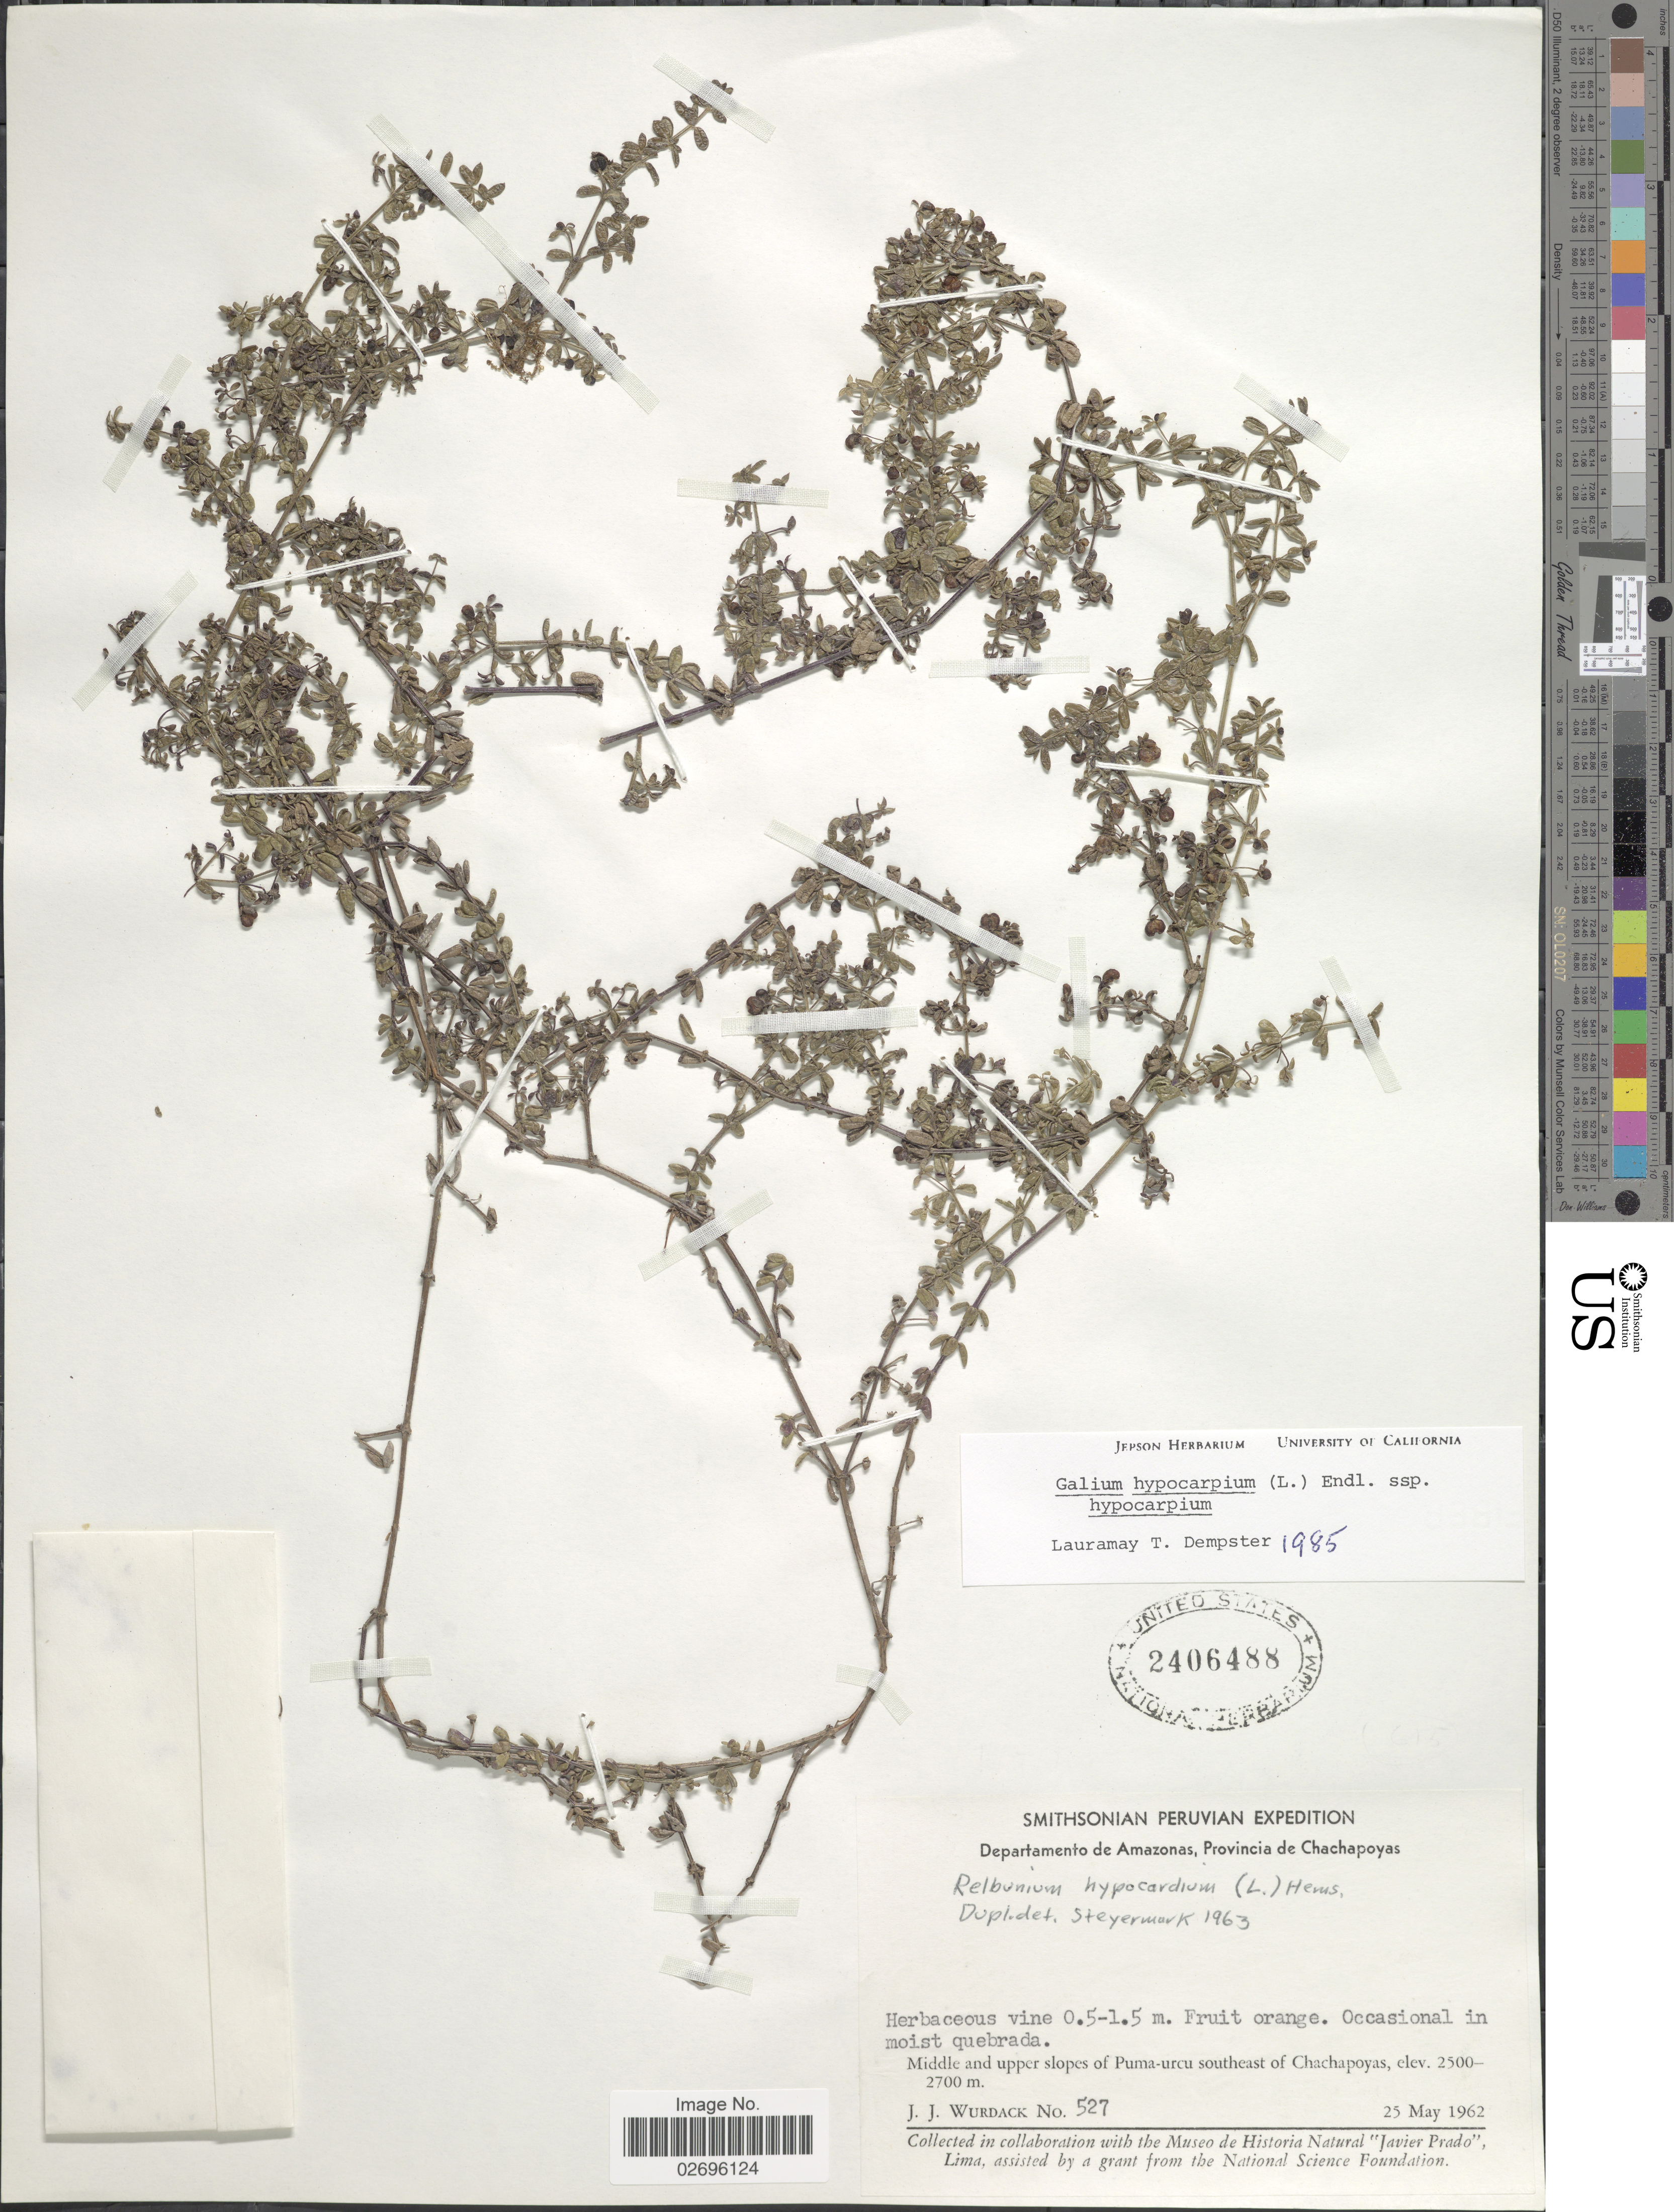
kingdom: Plantae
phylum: Tracheophyta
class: Magnoliopsida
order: Gentianales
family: Rubiaceae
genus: Galium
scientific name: Galium hypocarpium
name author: (L.) Endl. ex Griseb.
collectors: J. J. Wurdack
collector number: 527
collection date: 1962-05-25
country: Peru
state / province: Amazonas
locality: Departamento de Amazonas, Provincia de Chachapoyas. Middle and upper slopes of Puma-urcu southeast of Chachapoyas.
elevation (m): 2500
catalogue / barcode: US 2406488